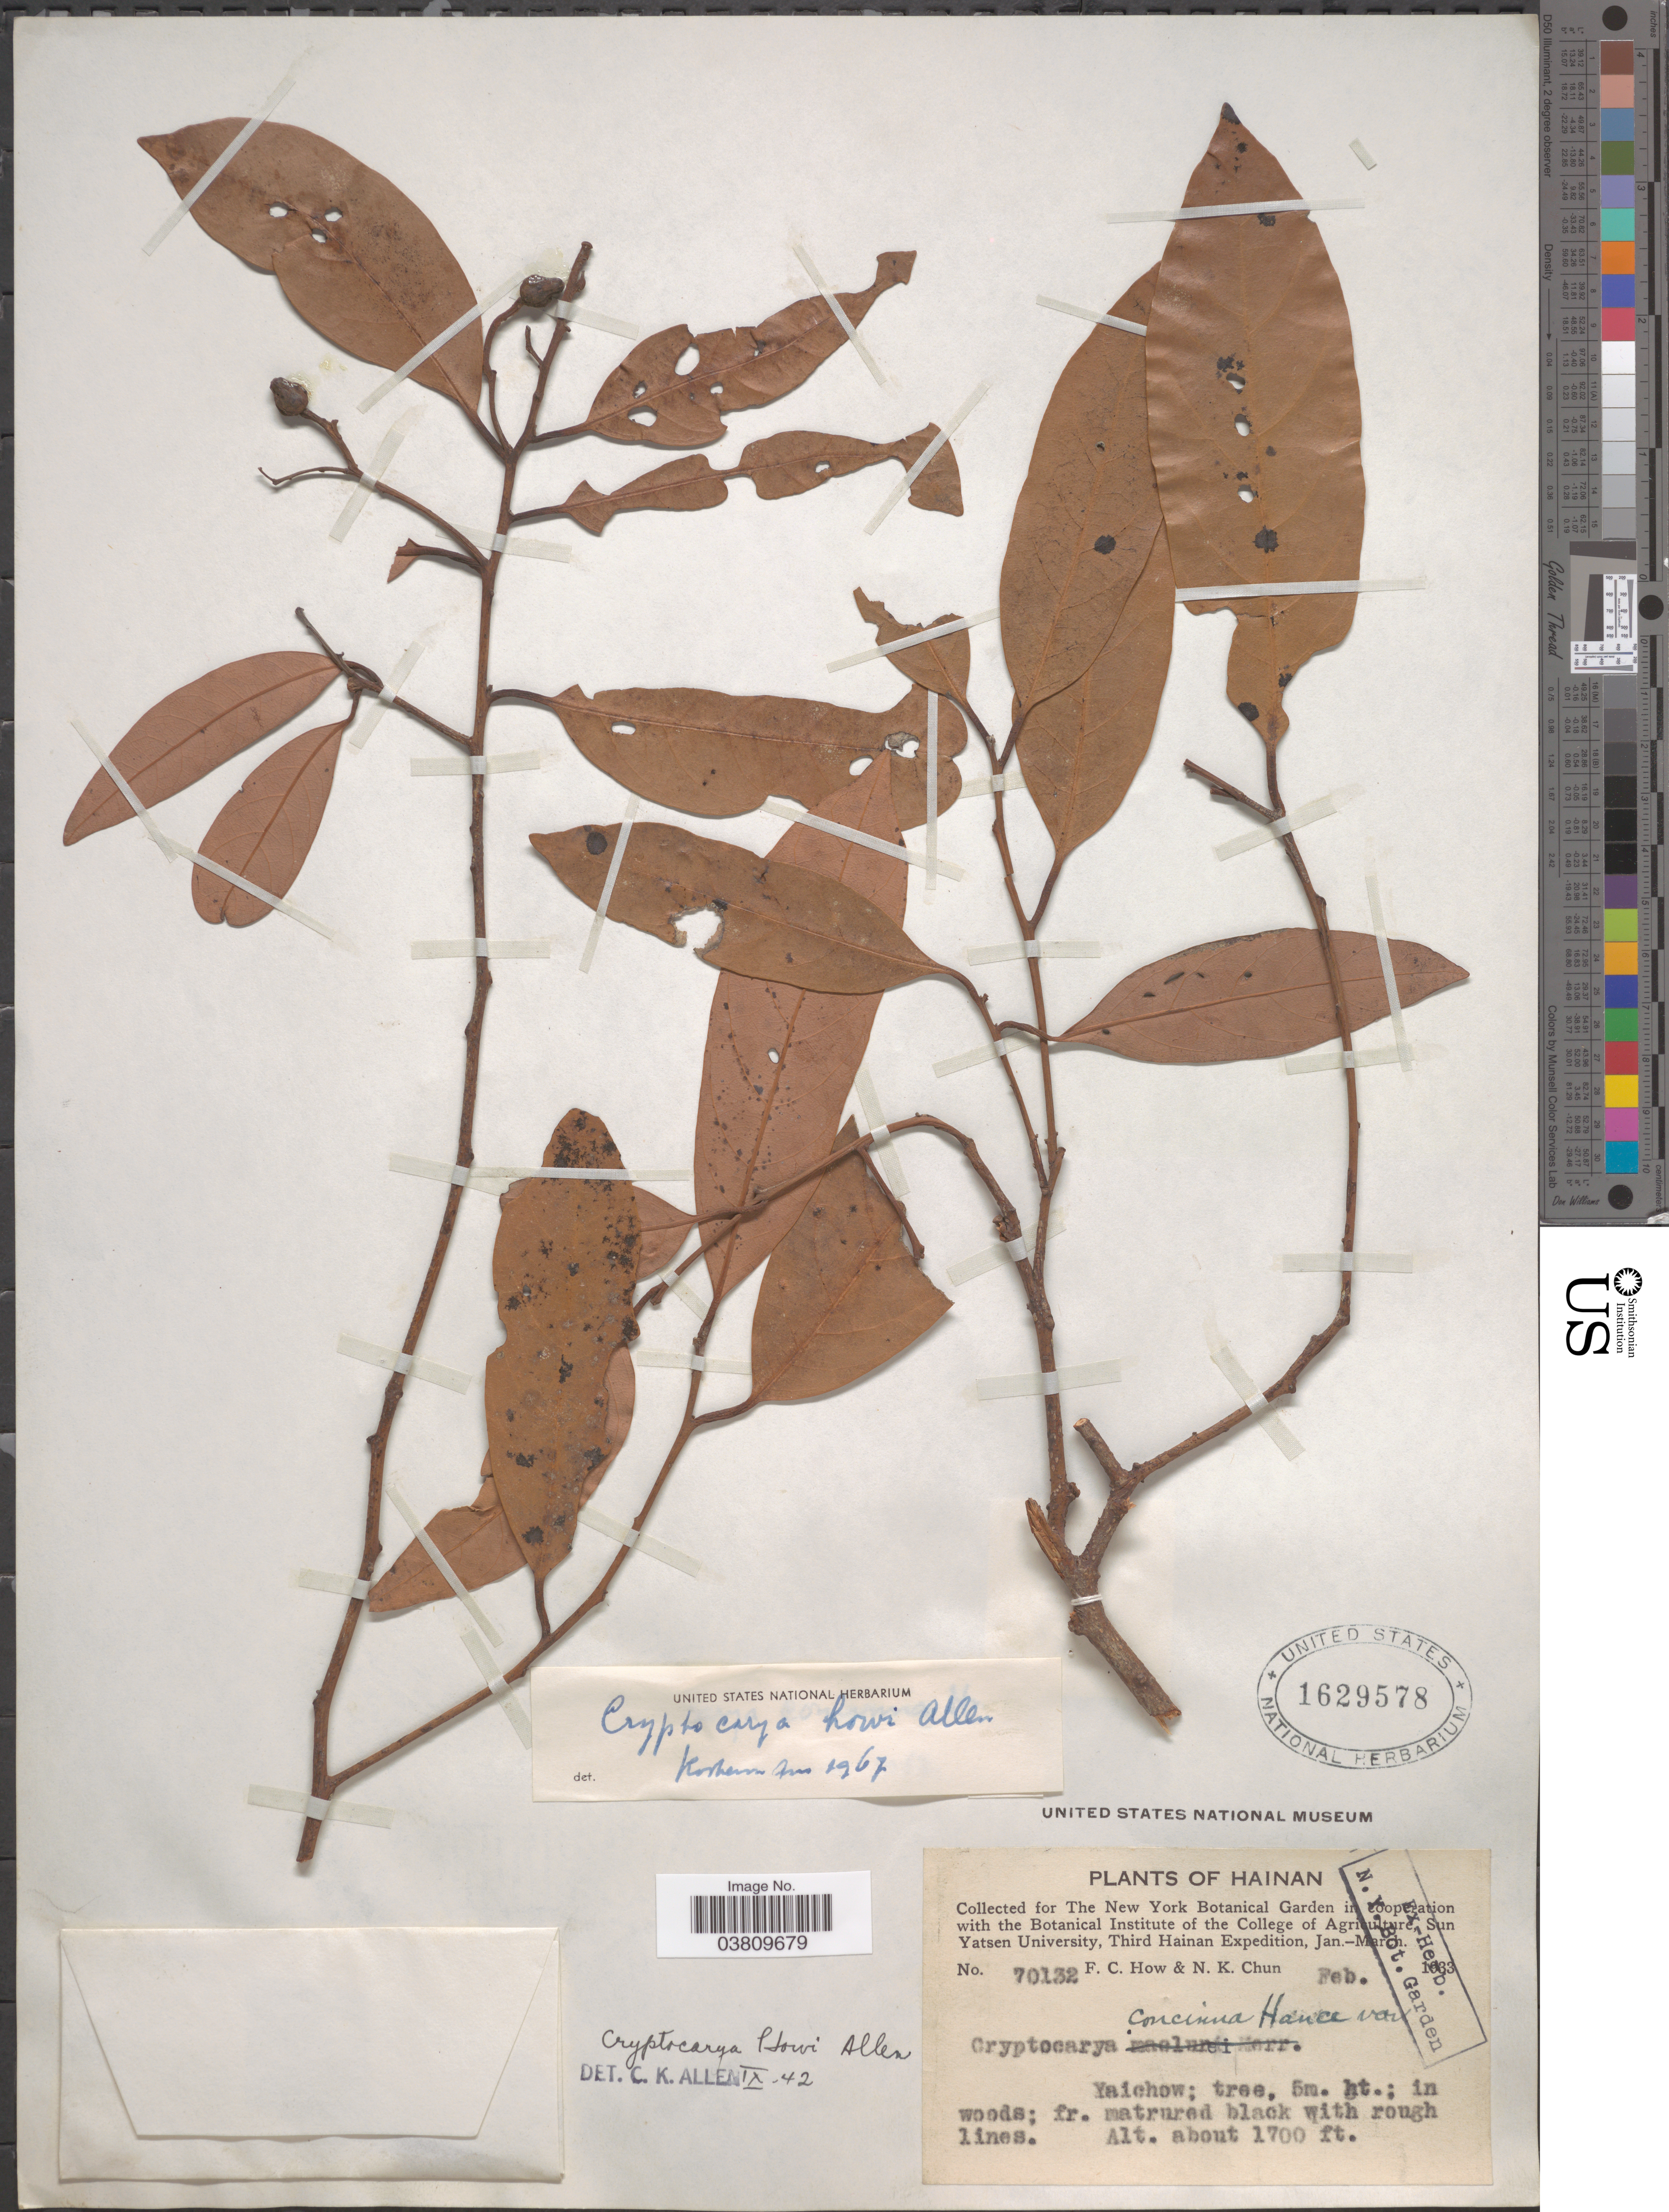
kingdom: Plantae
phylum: Tracheophyta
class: Magnoliopsida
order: Laurales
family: Lauraceae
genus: Cryptocarya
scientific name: Cryptocarya howii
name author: C.K. Allen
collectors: F. C. How & N. K. Chun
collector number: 70132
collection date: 1933-02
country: China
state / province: Hainan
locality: Yaichow.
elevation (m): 518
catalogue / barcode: US 1629578